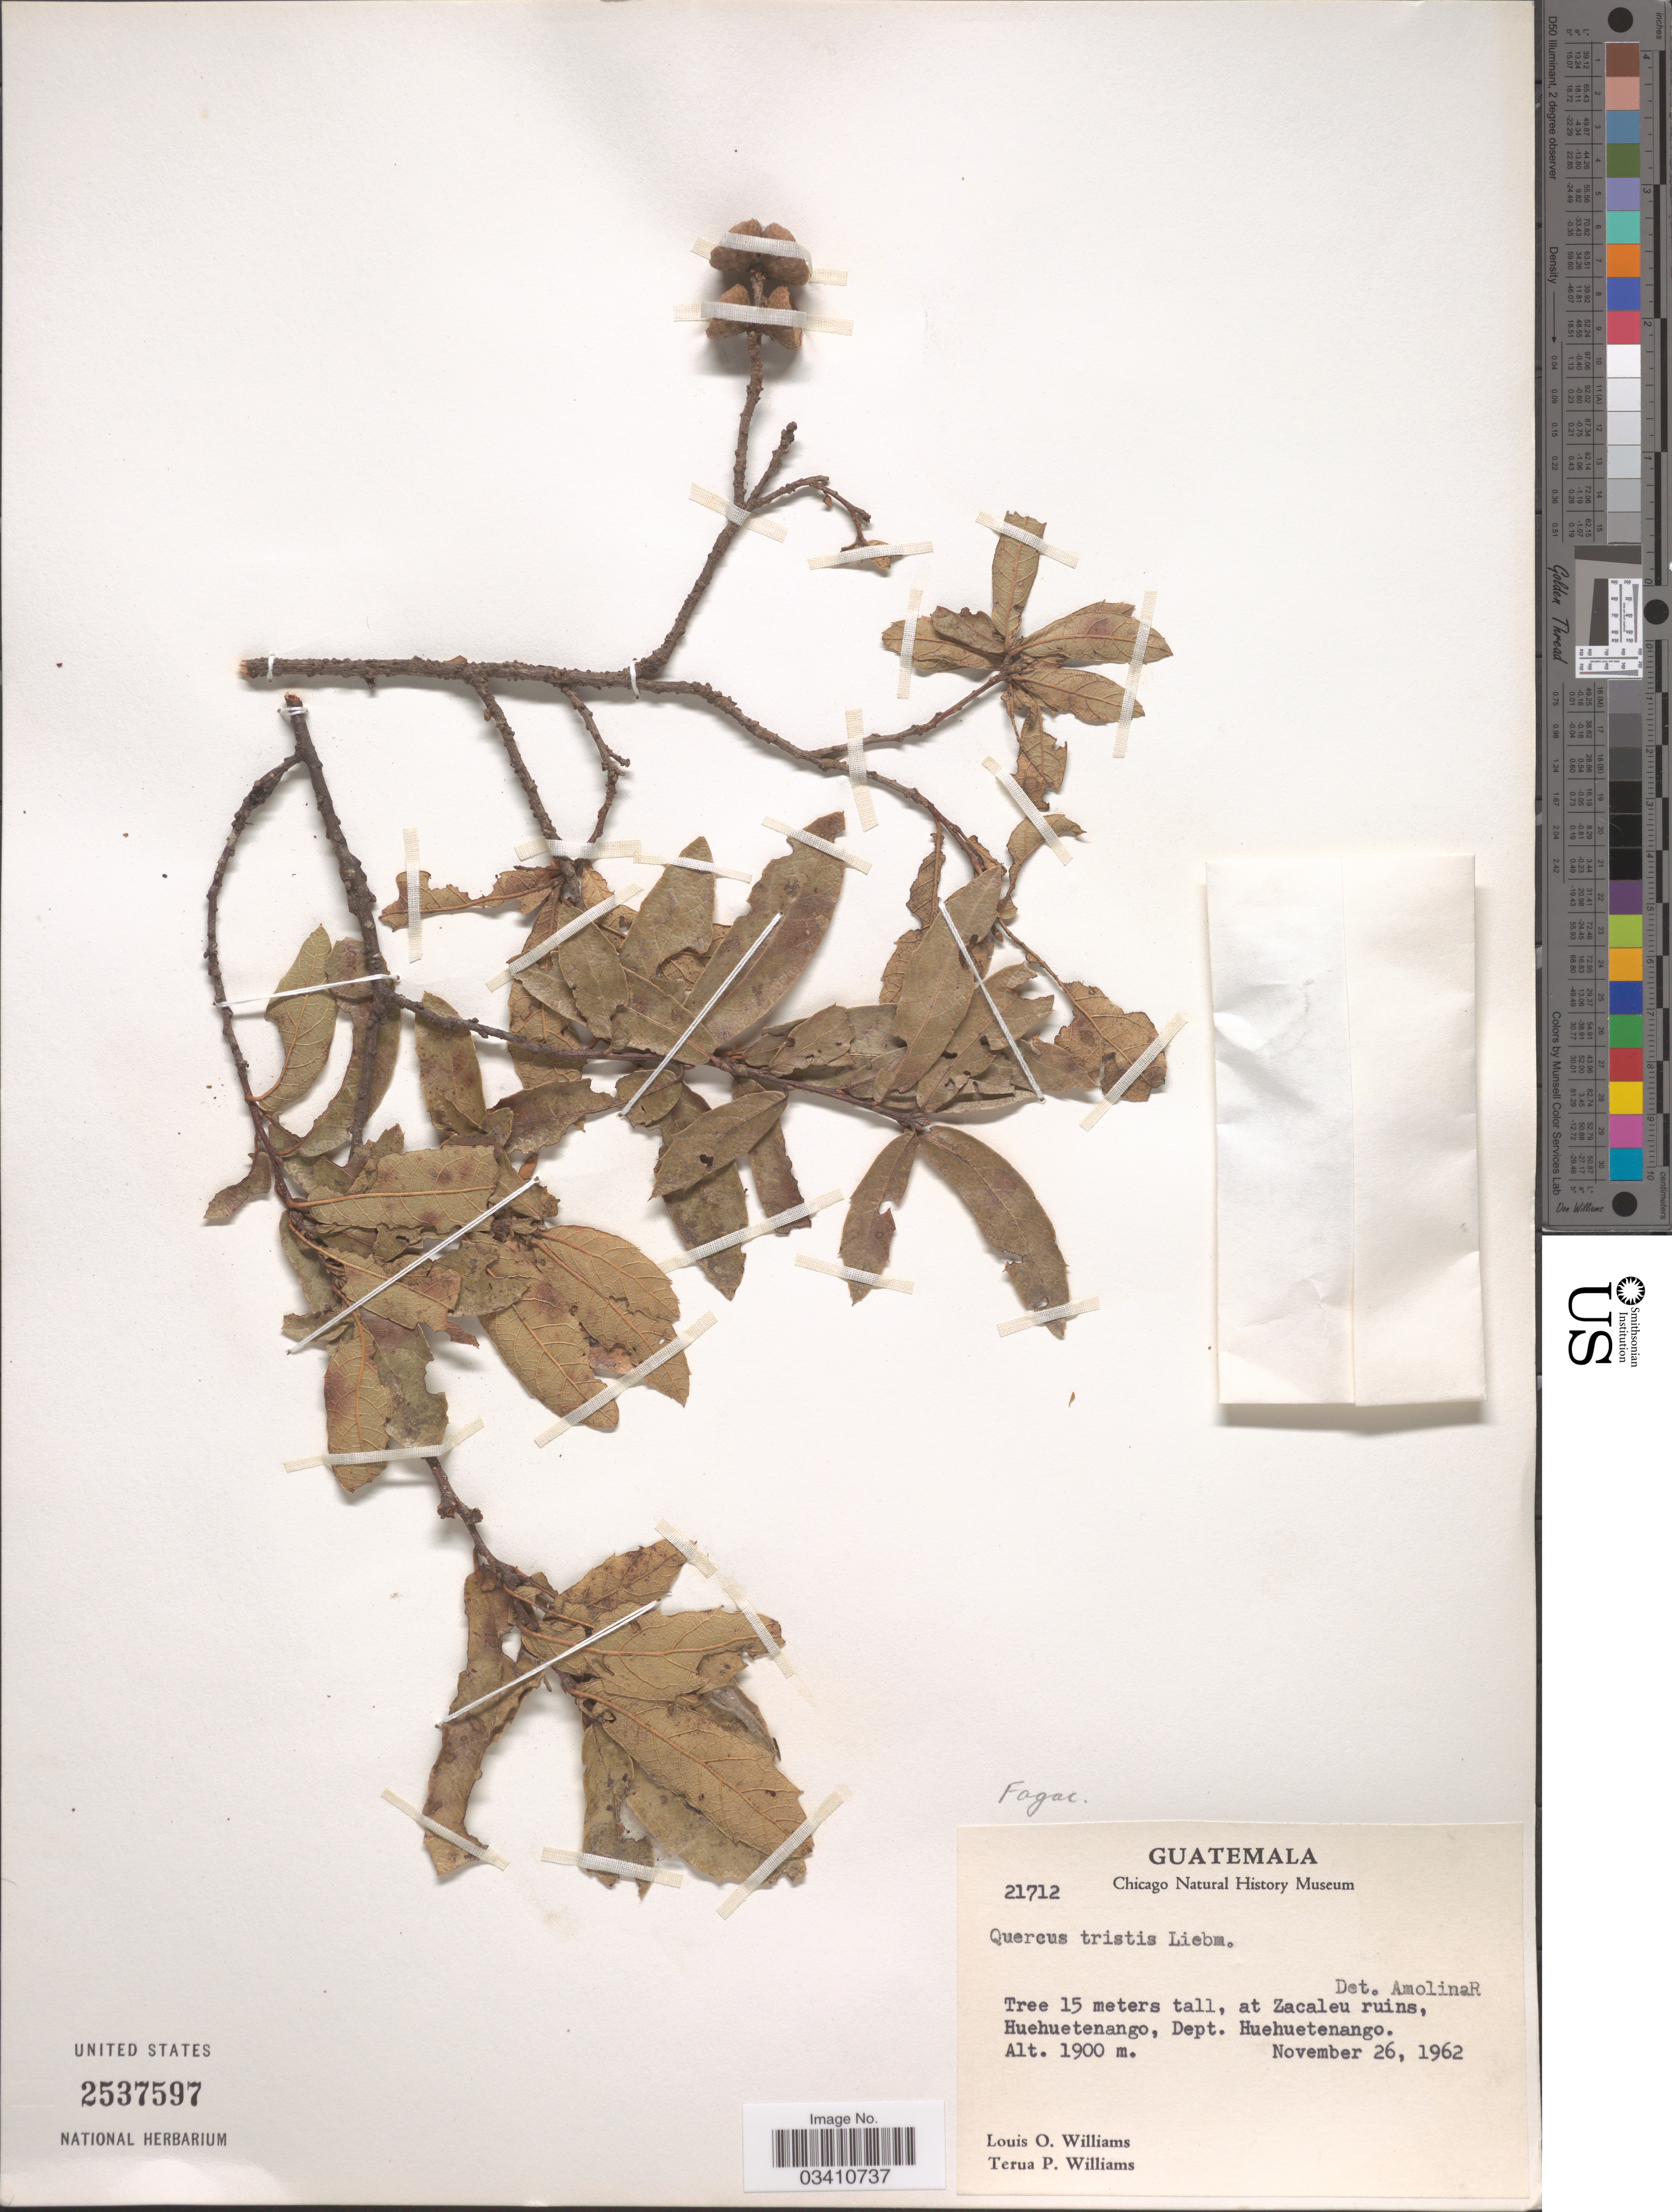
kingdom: Plantae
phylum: Tracheophyta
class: Magnoliopsida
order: Fagales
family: Fagaceae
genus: Quercus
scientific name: Quercus tristis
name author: Liebm.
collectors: L. O. Williams & T. Williams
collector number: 21712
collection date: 1962-11-26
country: Guatemala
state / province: Huehuetenango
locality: At Zacaleu ruins, Huehuetenango, Dept. Huehuetenango.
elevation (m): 1900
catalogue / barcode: US 2537597